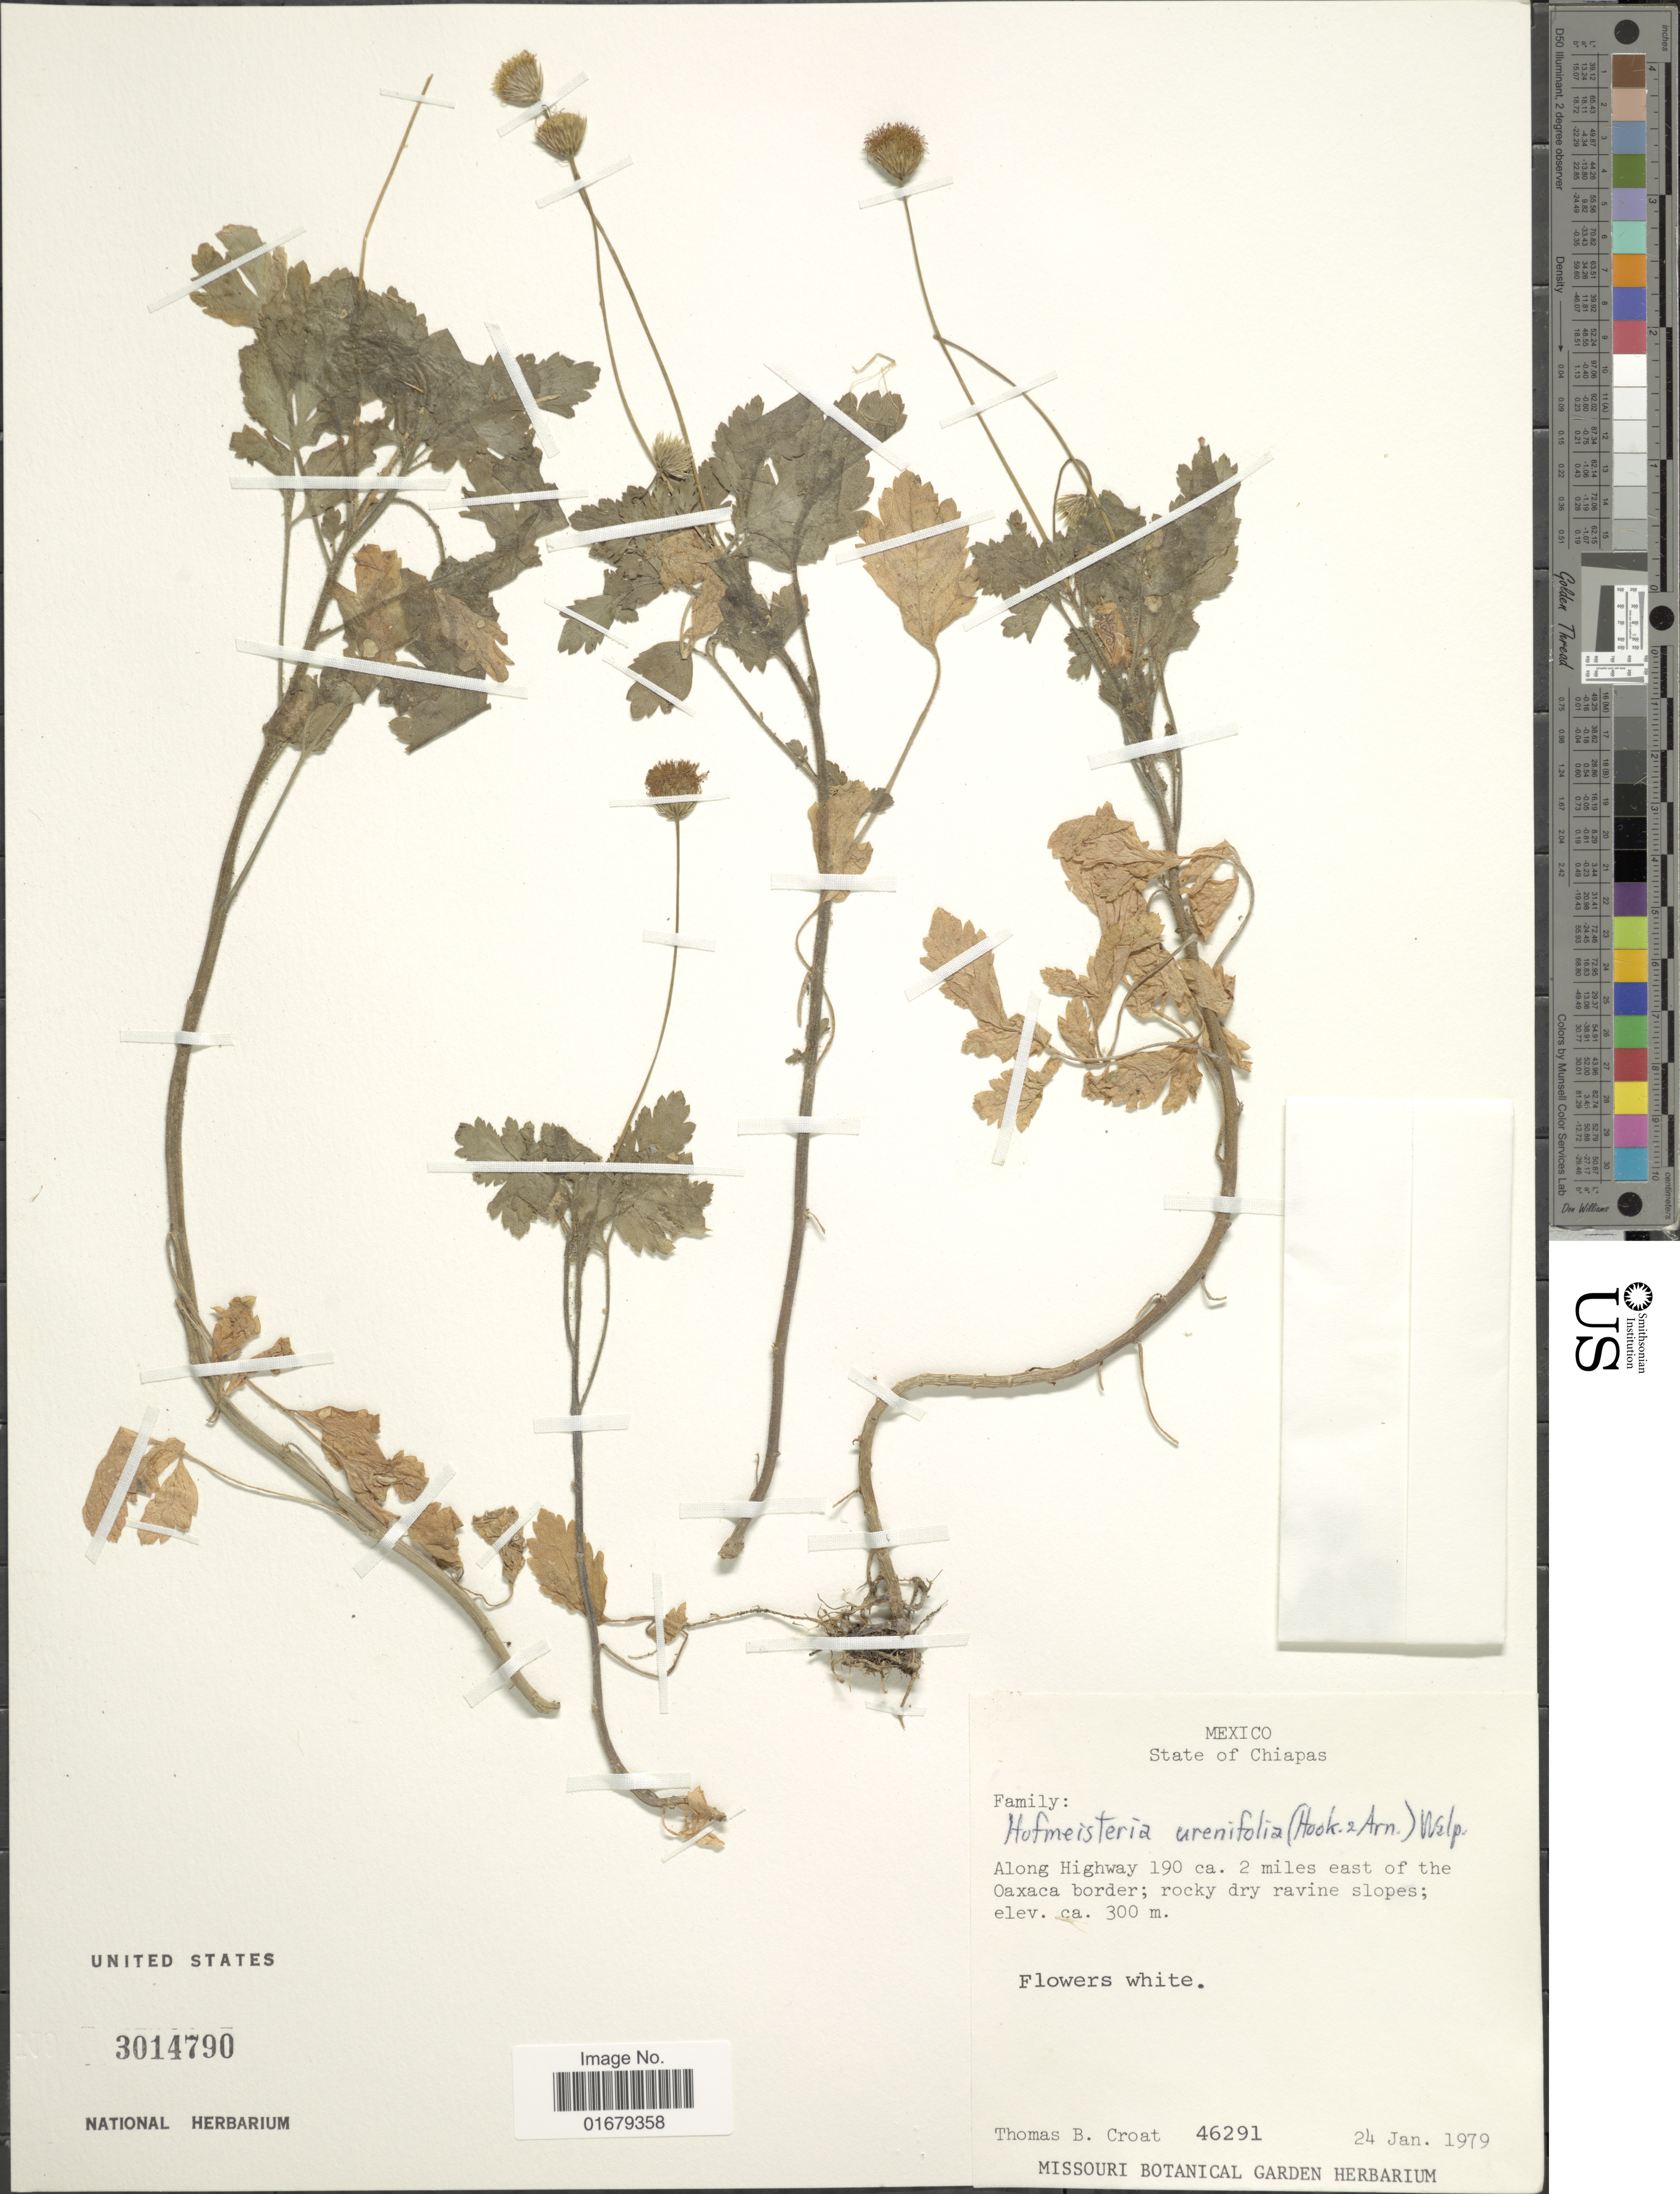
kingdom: Plantae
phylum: Tracheophyta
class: Magnoliopsida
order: Asterales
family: Asteraceae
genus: Hofmeisteria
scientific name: Hofmeisteria urenifolia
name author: (Hook. & Arn.) Walp.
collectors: T. B. Croat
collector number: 46291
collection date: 1979-01-24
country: Mexico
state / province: Chiapas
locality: Along Highway 190 ca. 2 miles east of the Oaxaca border; rocky dry ravine slopes.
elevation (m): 300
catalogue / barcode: US 3014790